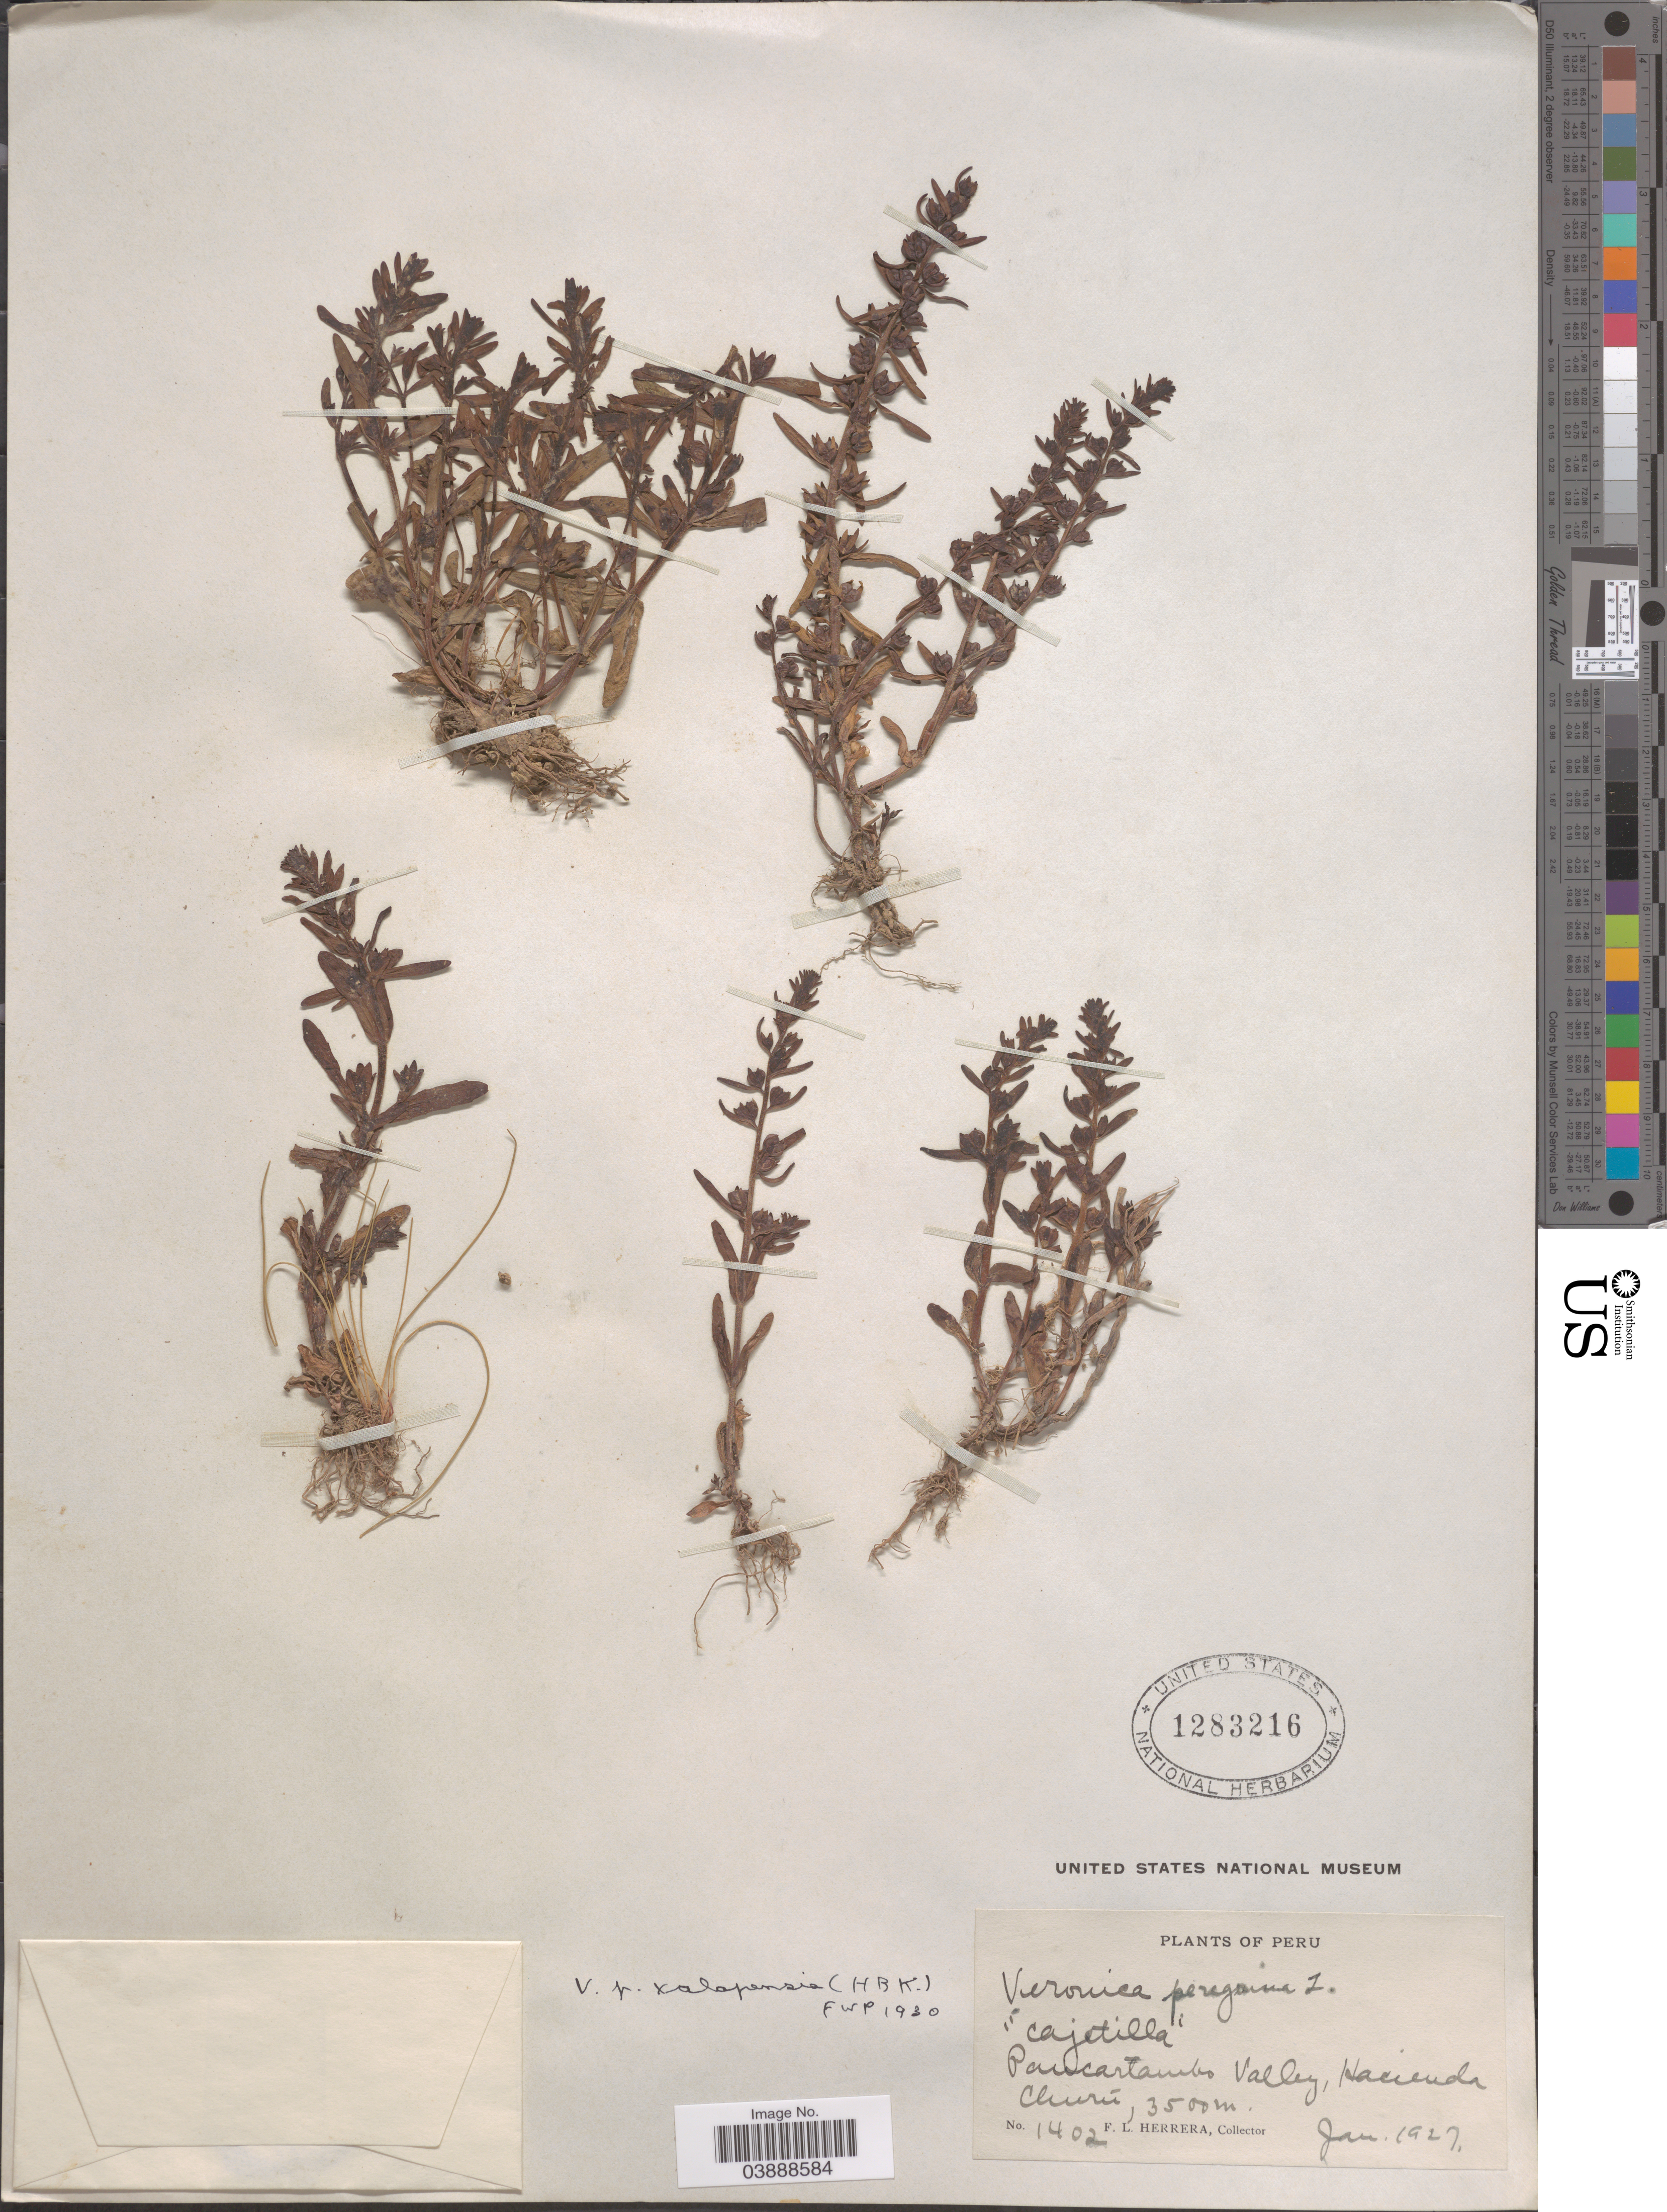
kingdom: Plantae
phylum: Tracheophyta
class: Magnoliopsida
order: Lamiales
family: Plantaginaceae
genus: Veronica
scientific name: Veronica peregrina var. xalapensis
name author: Kunth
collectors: F. L. Herrera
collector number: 1402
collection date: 1927-01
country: Peru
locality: Pancartamo Valley, Hacienda Churú.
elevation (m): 3500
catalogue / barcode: US 1283216